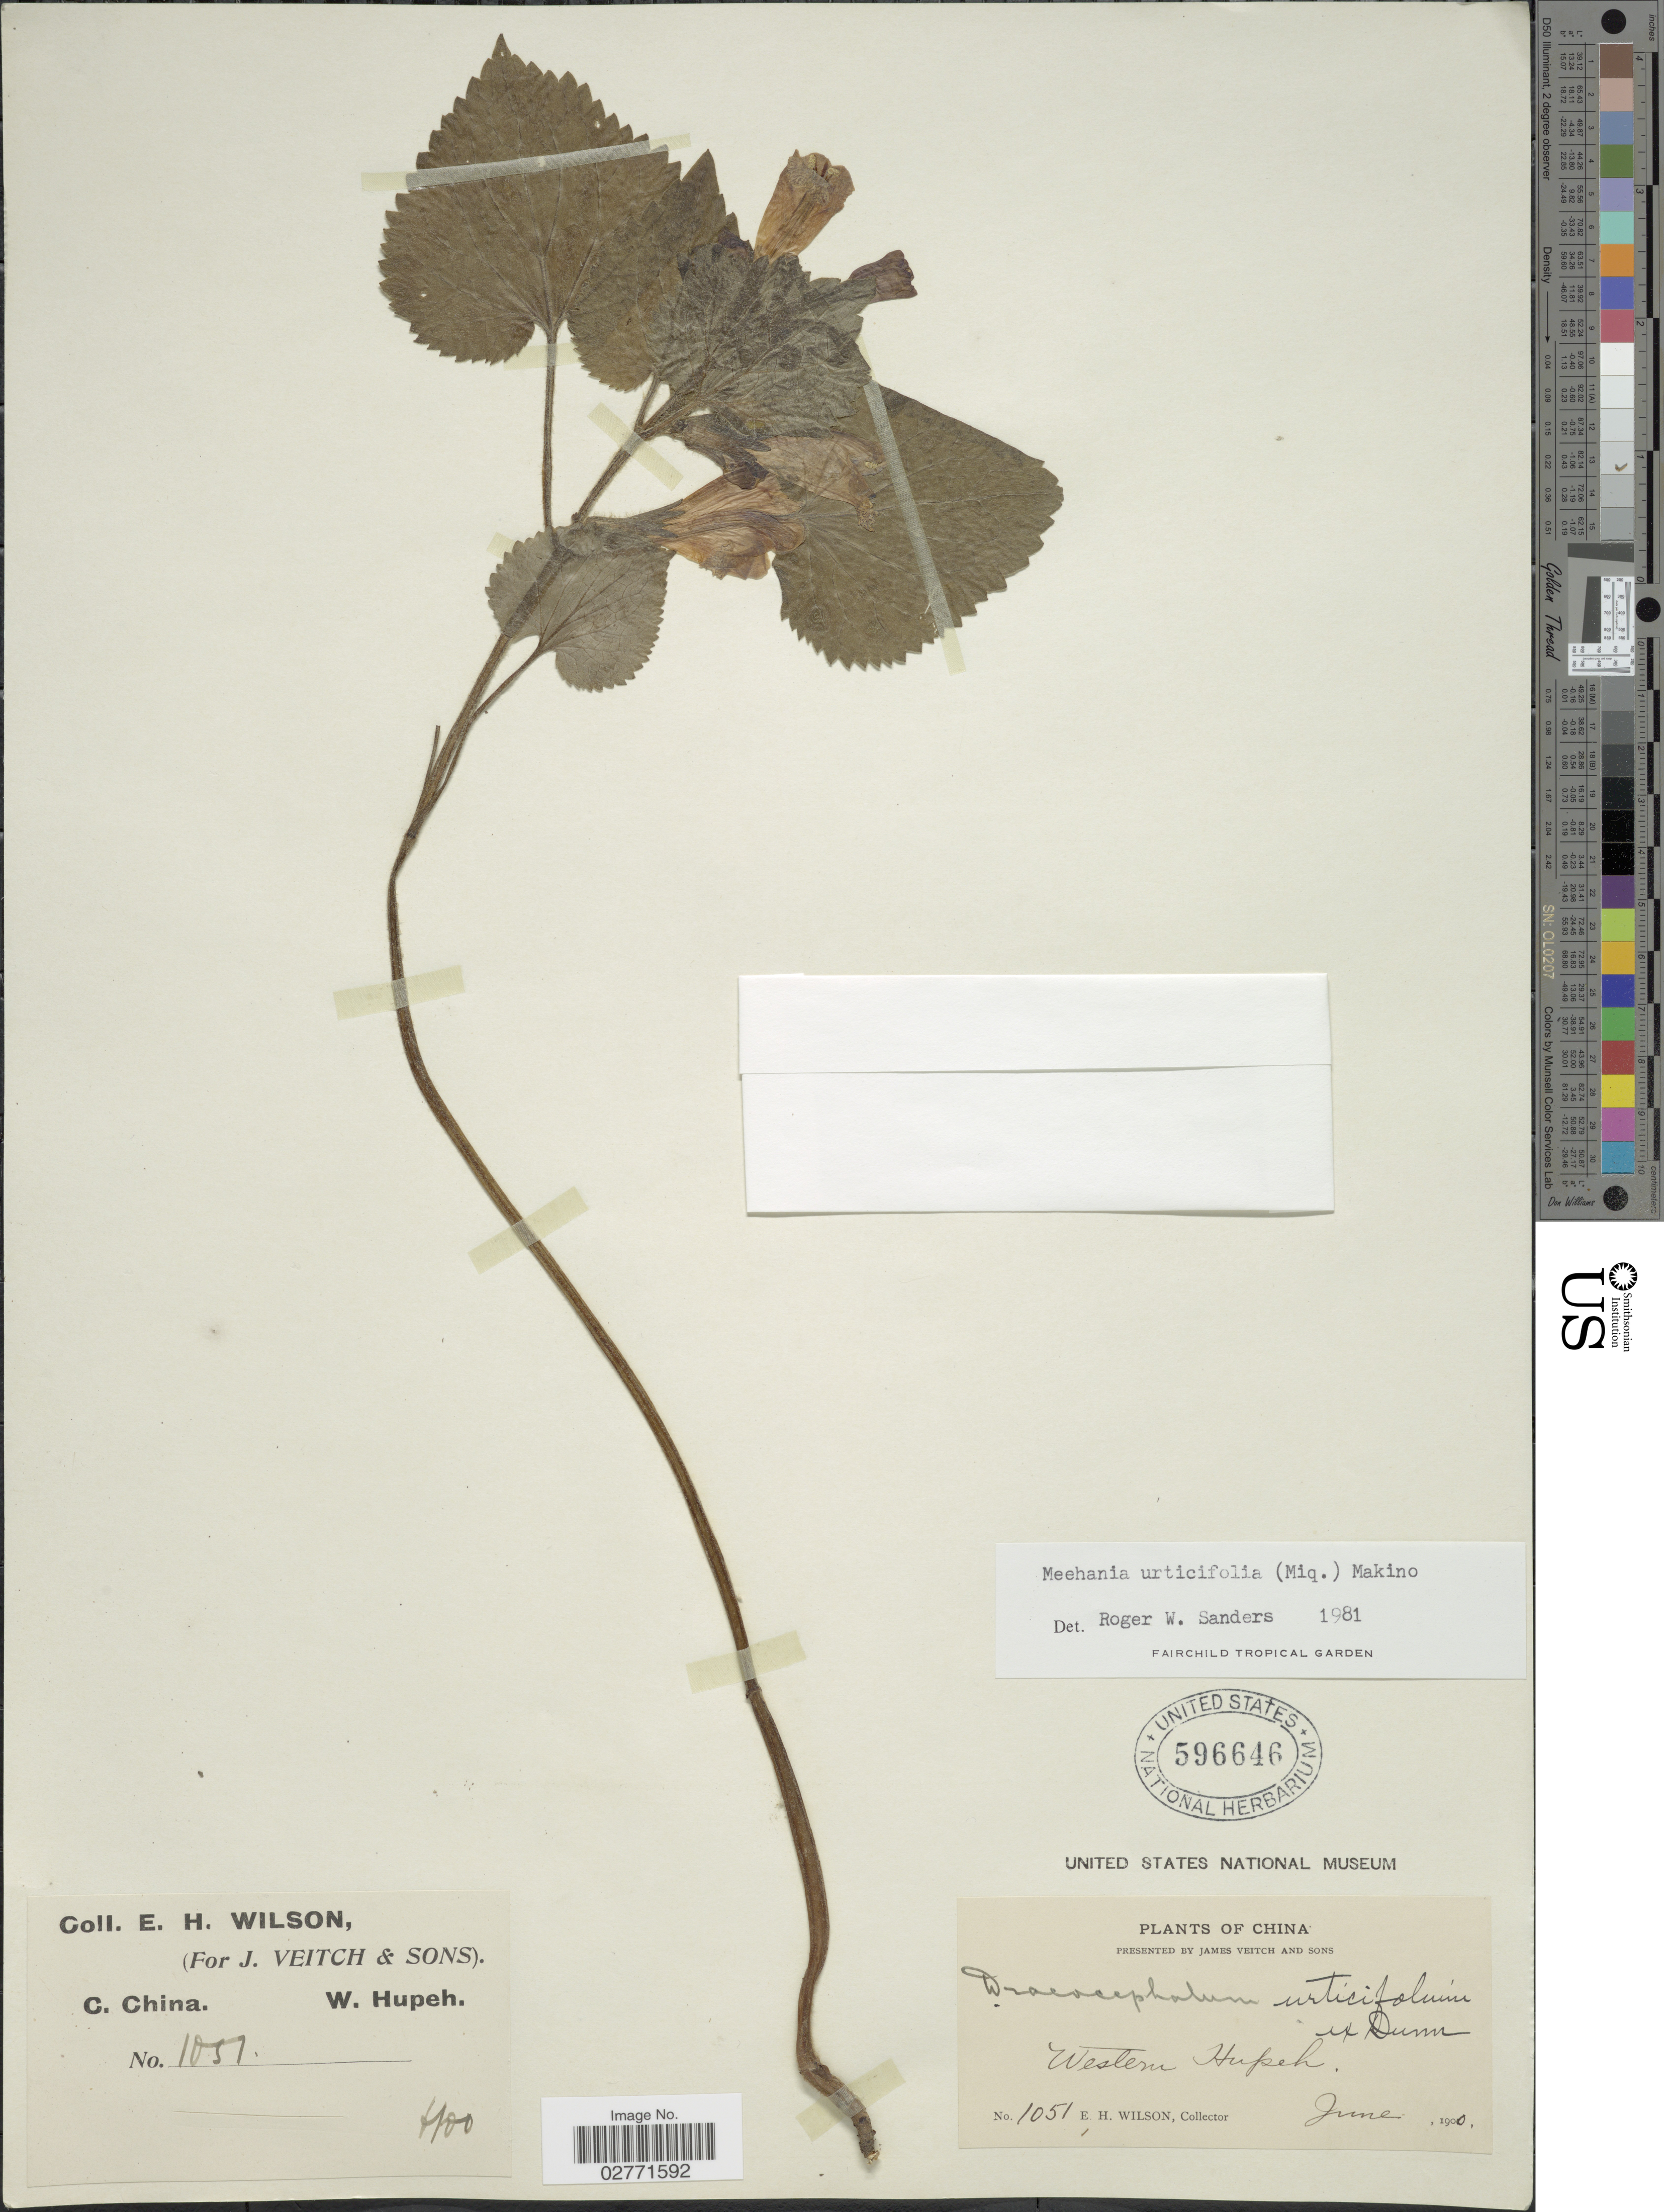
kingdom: Plantae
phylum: Tracheophyta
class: Magnoliopsida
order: Lamiales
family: Lamiaceae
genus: Meehania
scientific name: Meehania urticifolia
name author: (Miq.) Makino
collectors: E. Wilson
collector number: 1051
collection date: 1900-06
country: China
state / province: Hubei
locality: C. China. Western Hupeh.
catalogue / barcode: US 596646